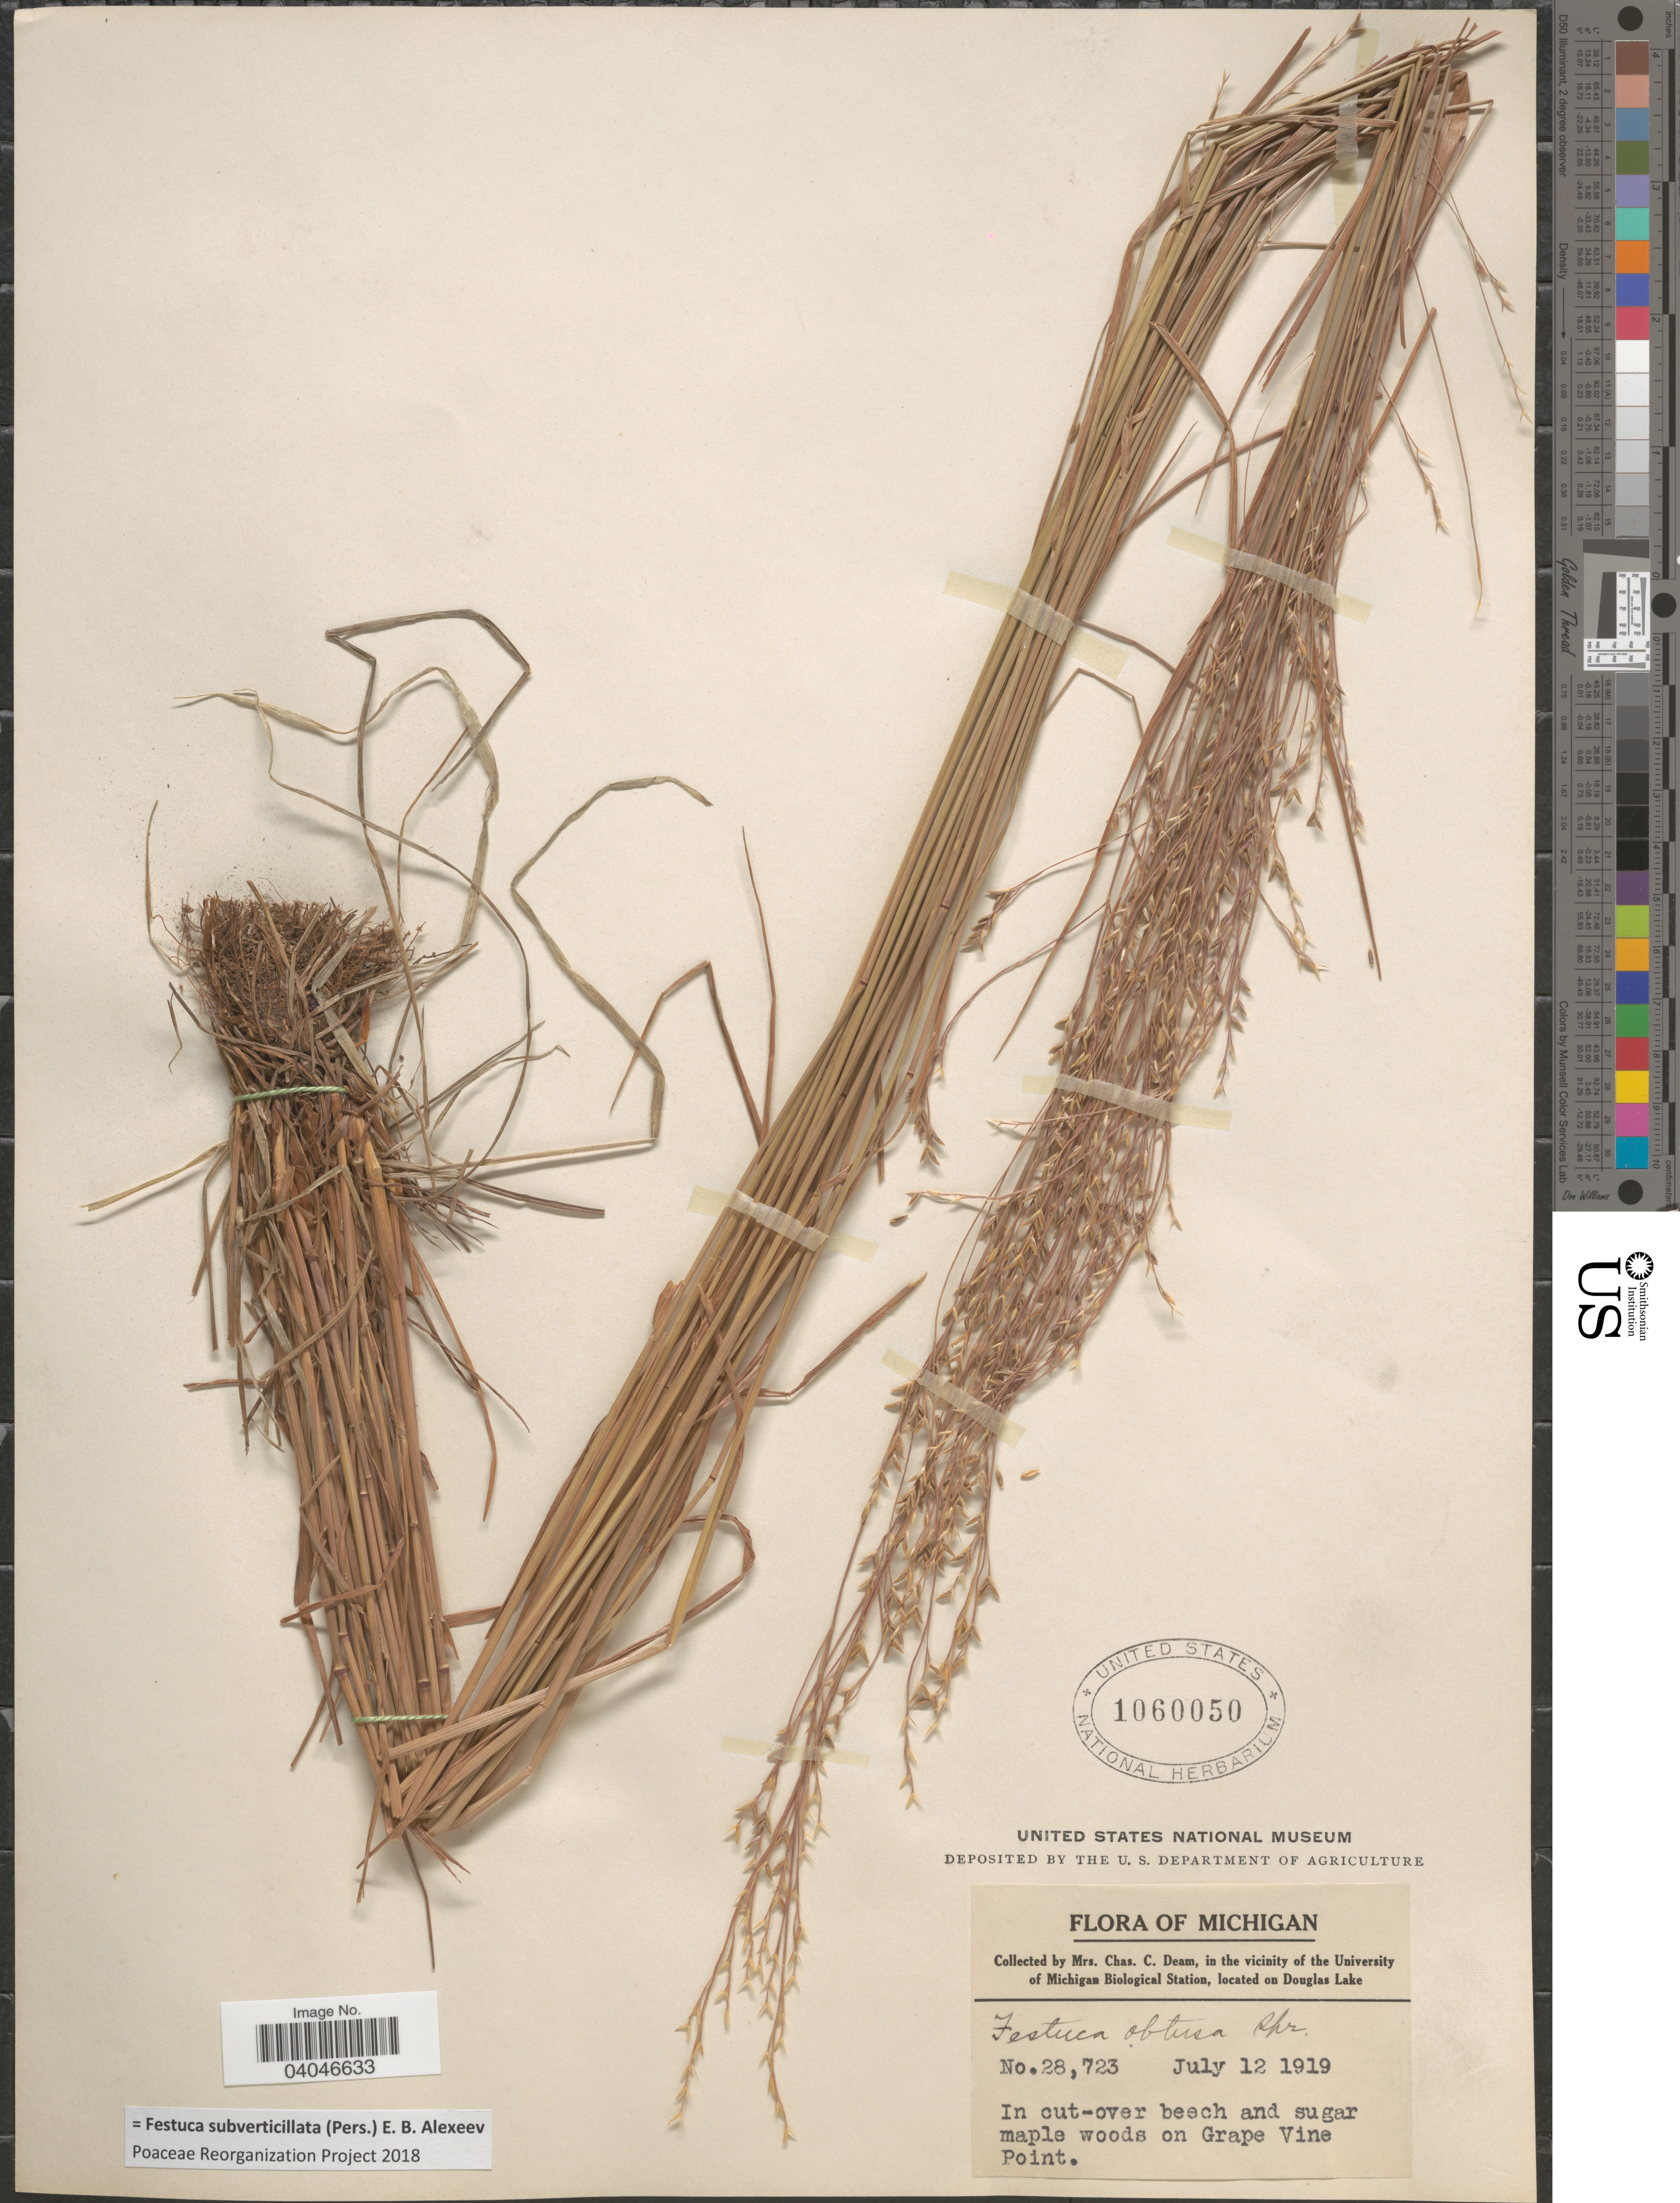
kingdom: Plantae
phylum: Tracheophyta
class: Liliopsida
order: Poales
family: Poaceae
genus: Festuca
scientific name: Festuca subverticillata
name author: (Pers.) E.B. Alexeev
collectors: C. Deam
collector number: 28723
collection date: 1919-07-12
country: United States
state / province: Michigan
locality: In the vicinity of the University of Michigan Biological Station, located on Douglas Lake. In cut-over beech and sugar maple woods on Grape Vine Point.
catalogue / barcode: US 1060050